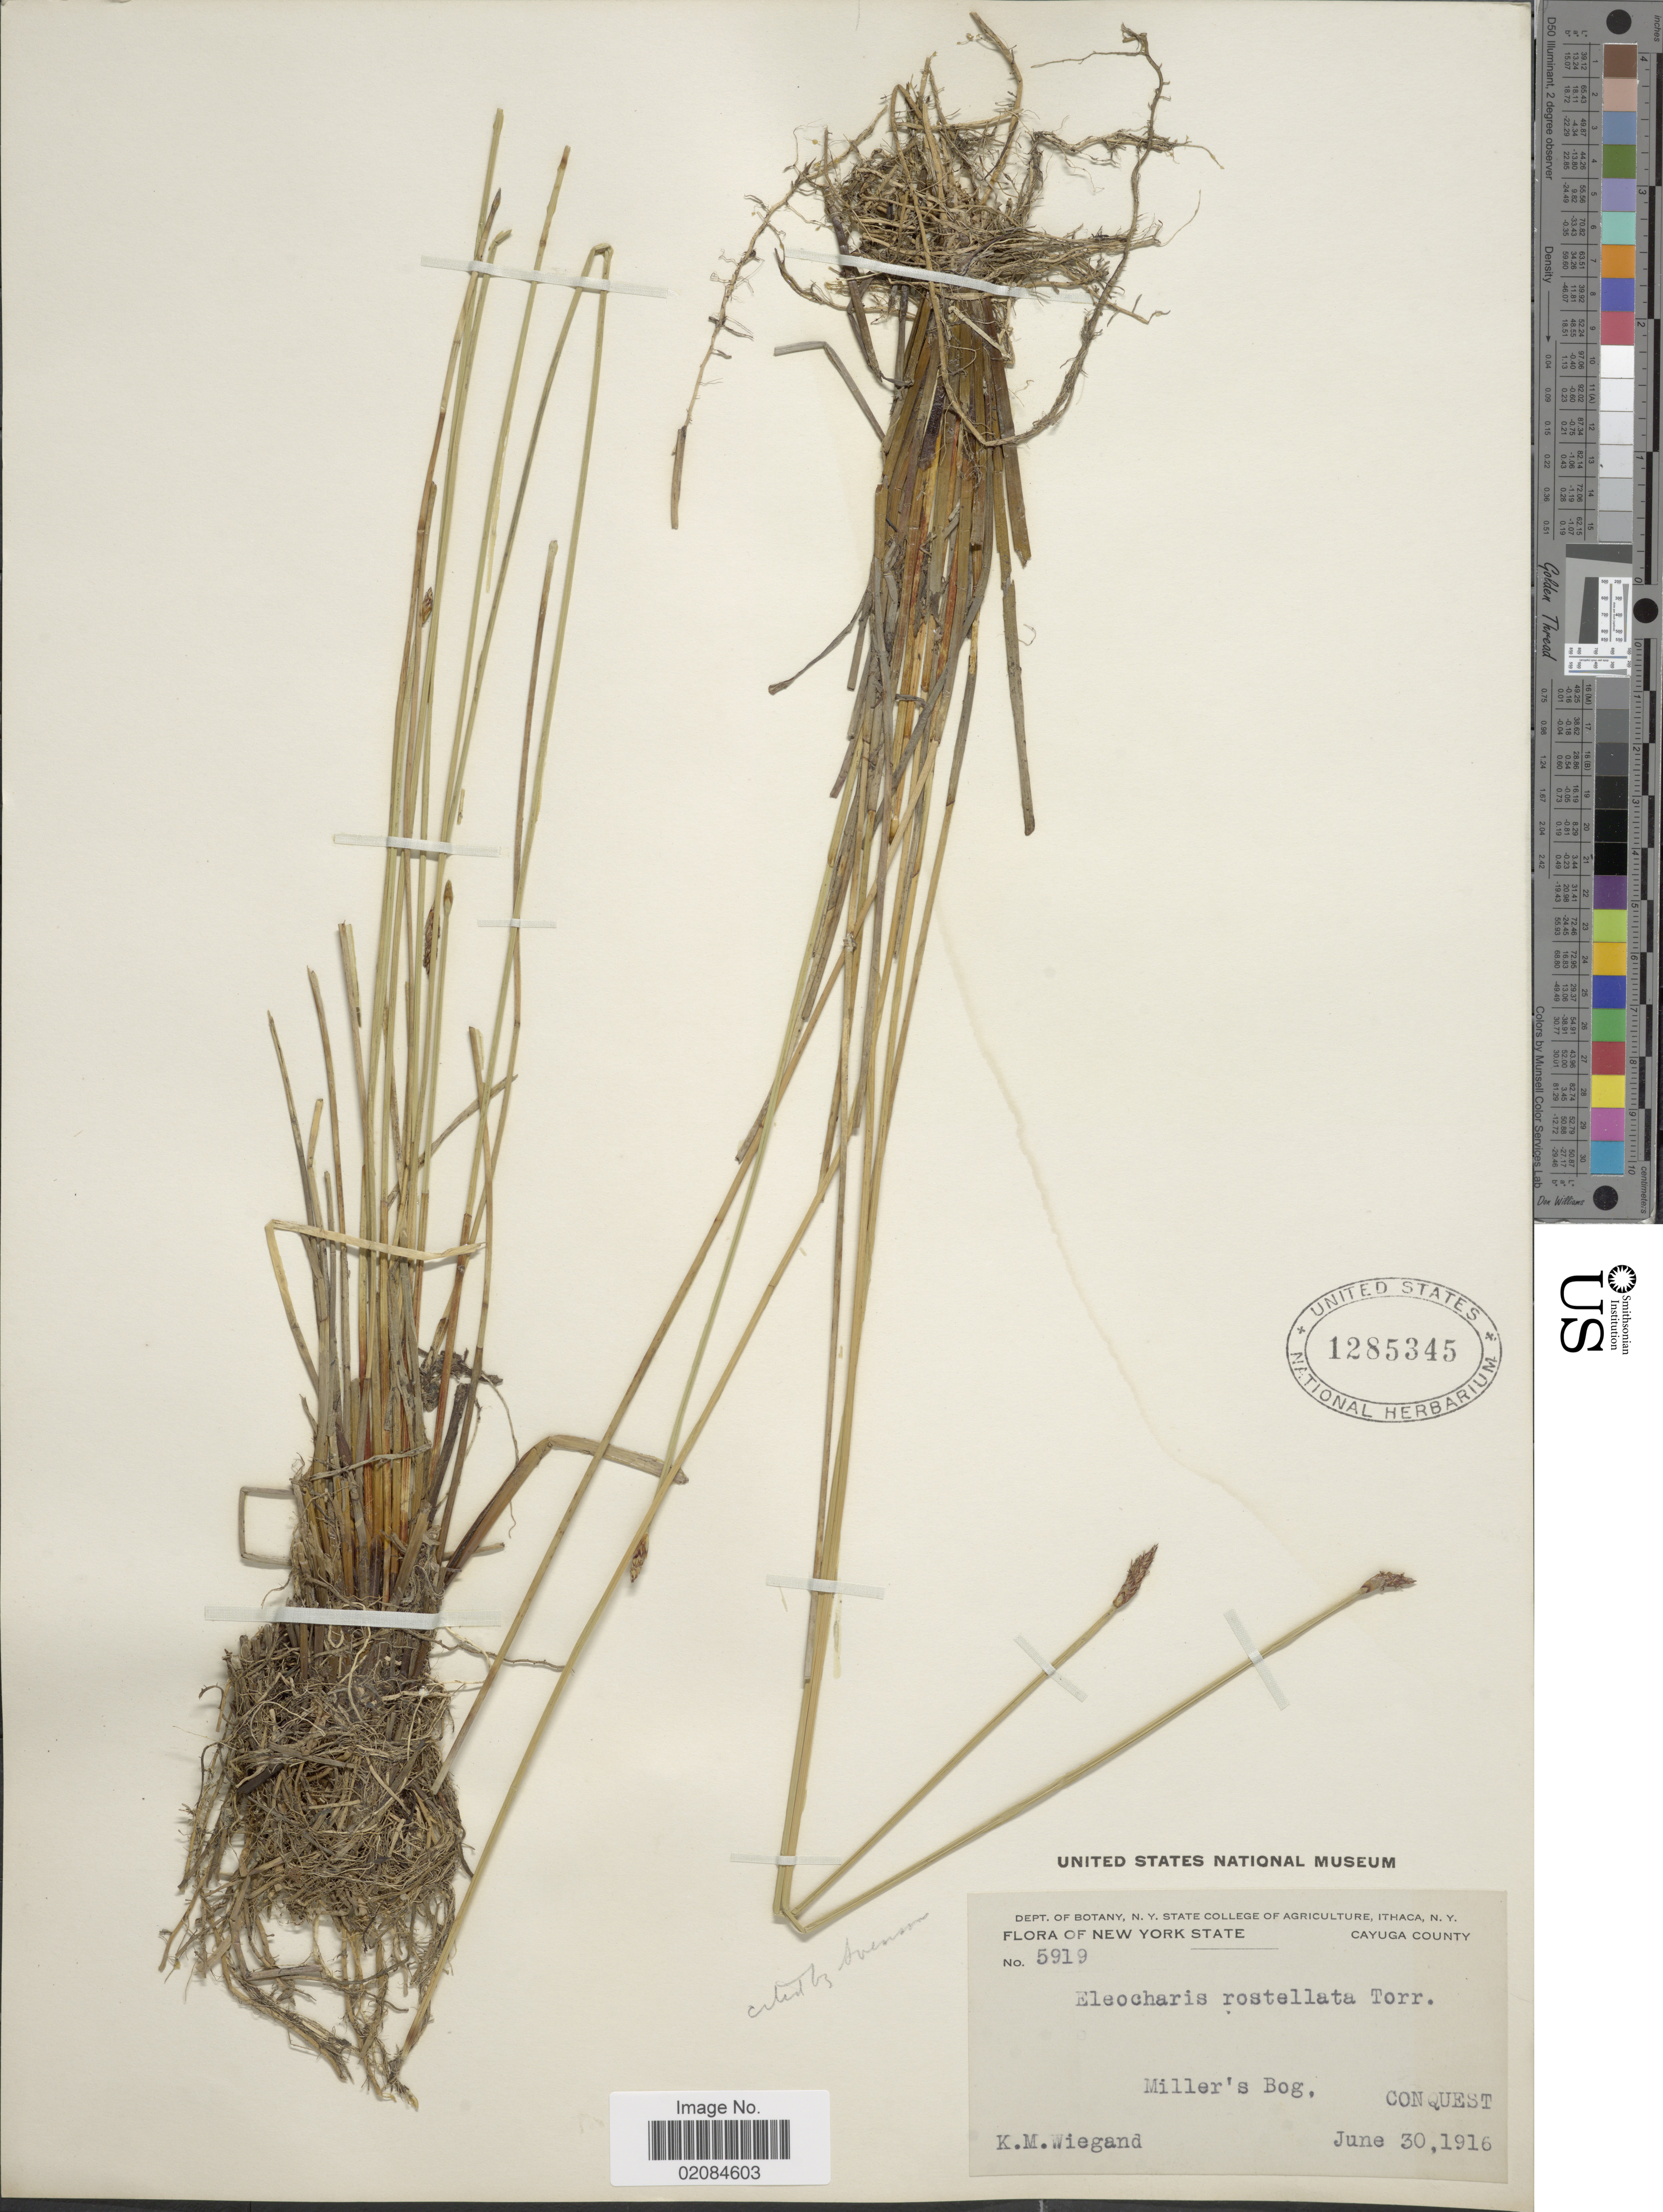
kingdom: Plantae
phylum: Tracheophyta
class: Liliopsida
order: Poales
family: Cyperaceae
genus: Eleocharis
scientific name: Eleocharis rostellata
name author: (Torr.) Torr.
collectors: K. M. Wiegand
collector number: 5919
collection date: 1916-06-30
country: United States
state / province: New York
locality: Cayuga County. Miller's Bog. Conquest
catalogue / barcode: US 1285345